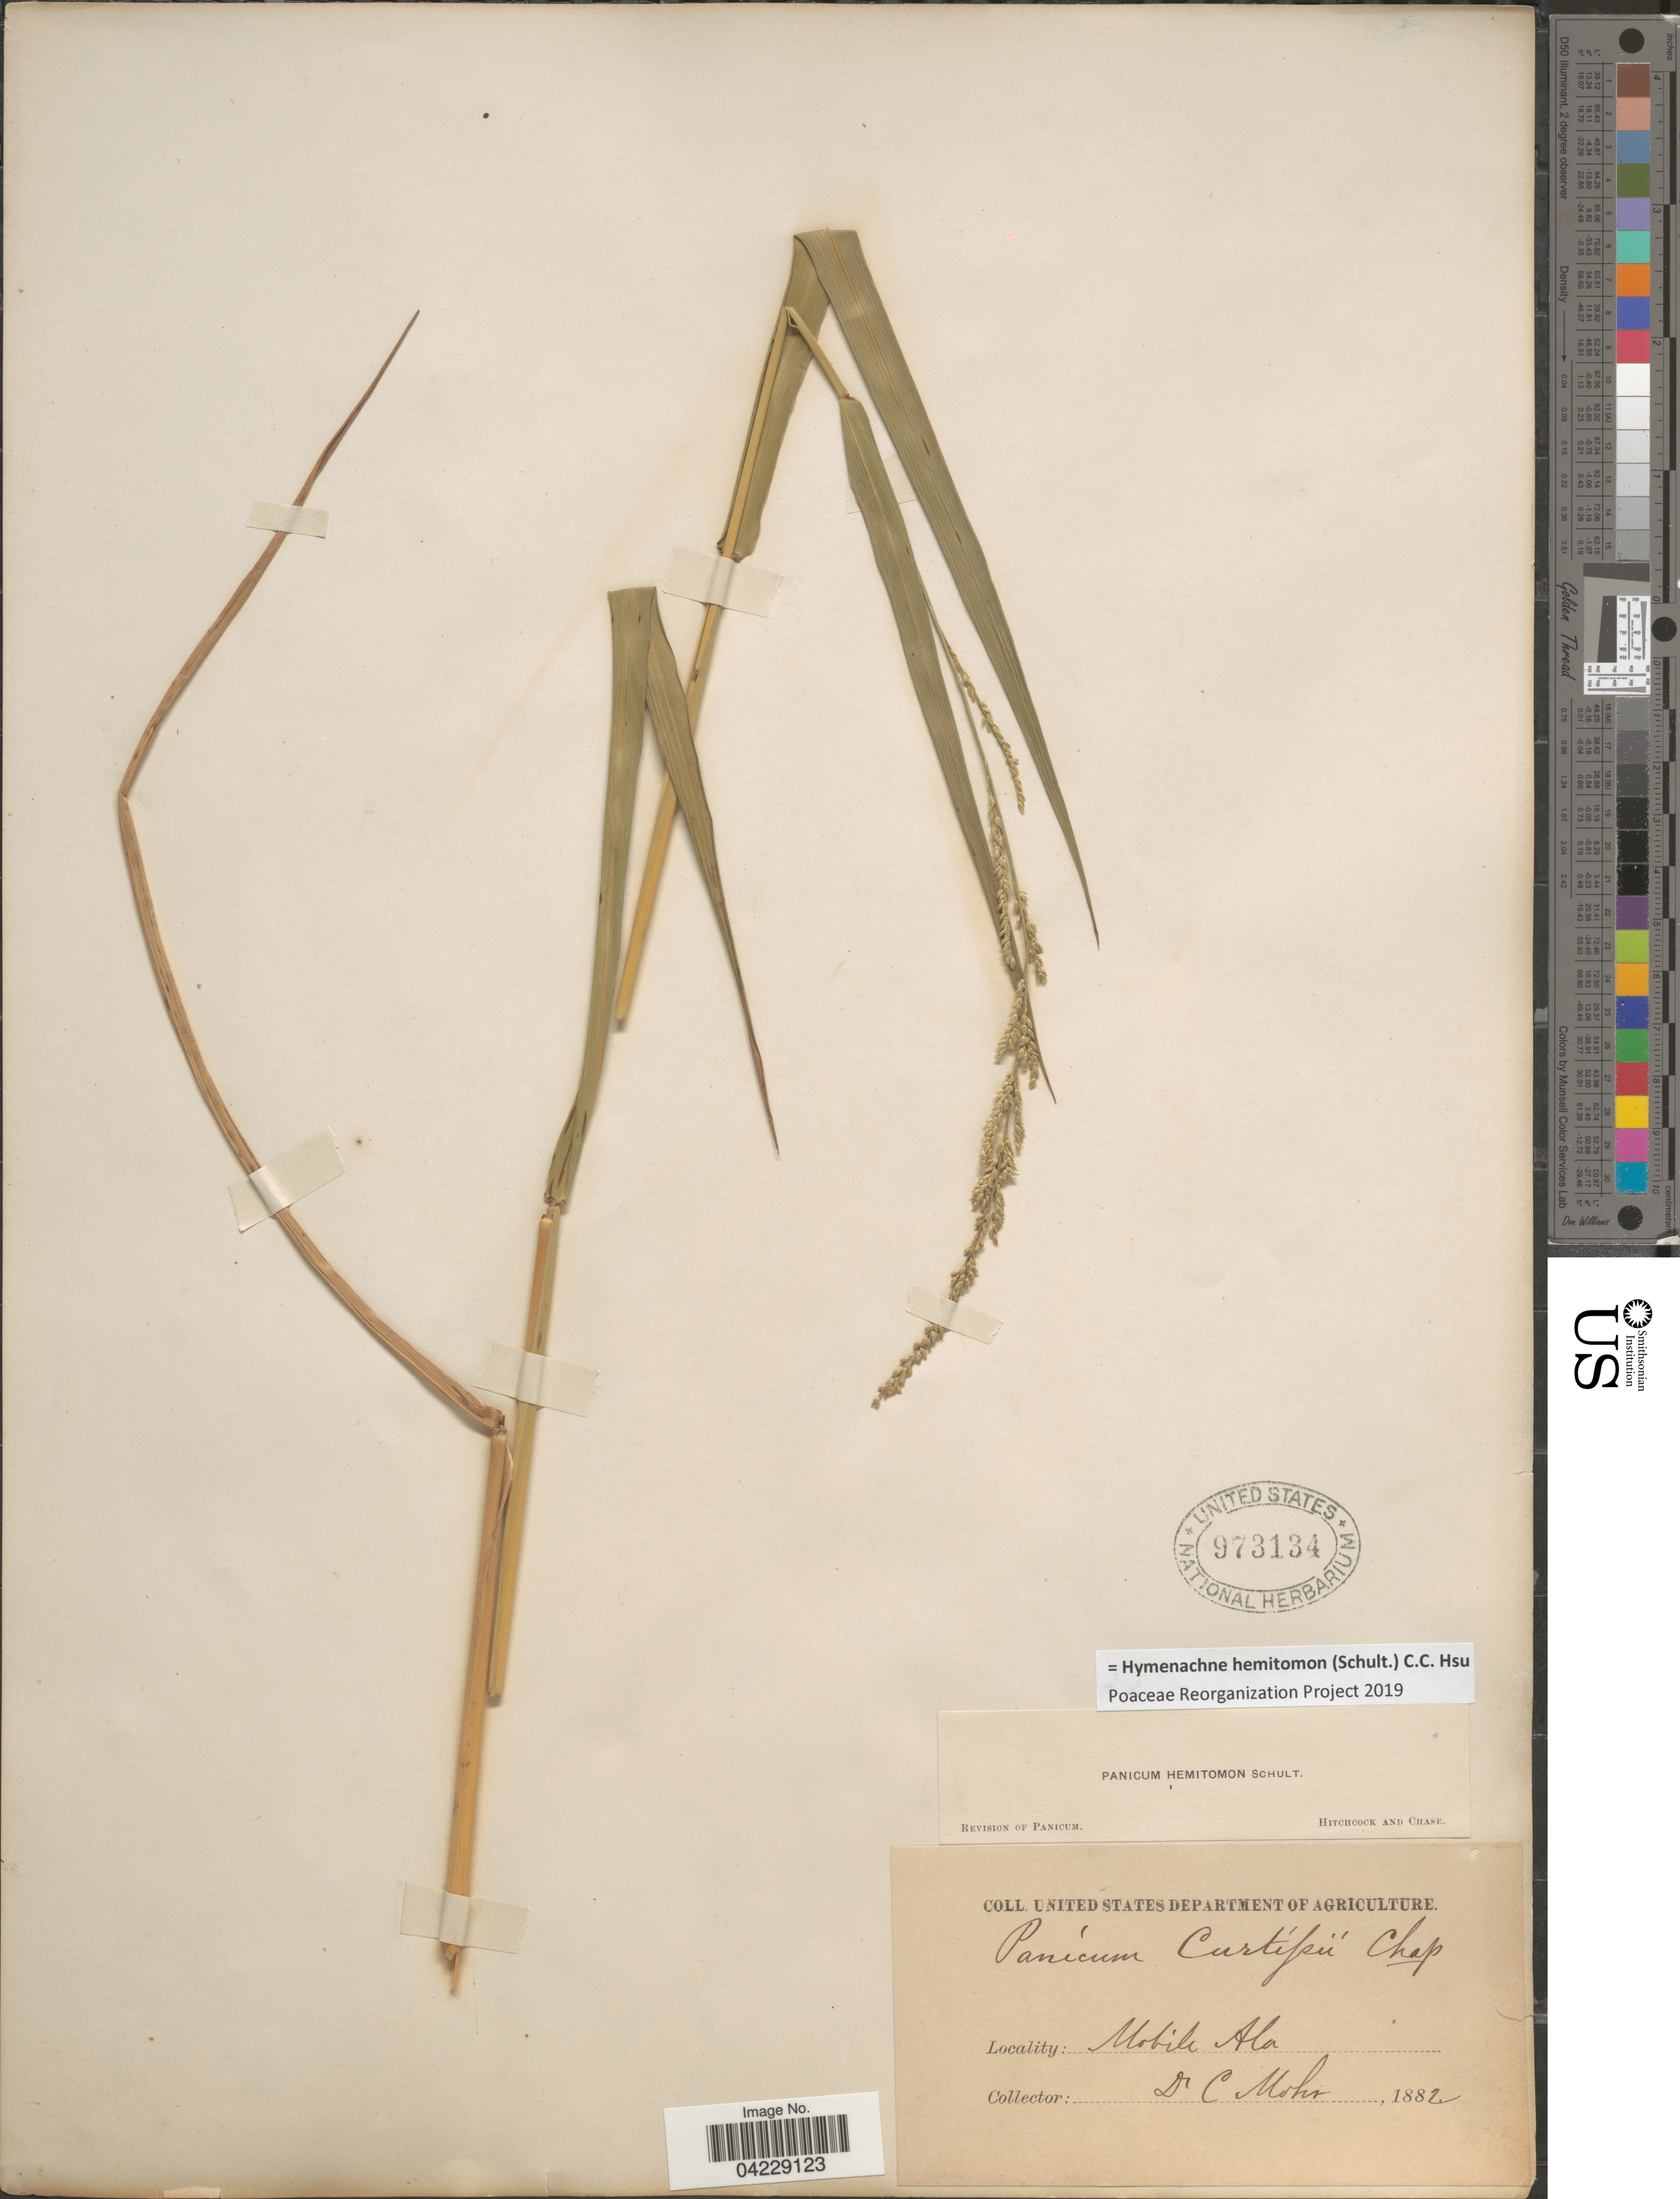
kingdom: Plantae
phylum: Tracheophyta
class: Liliopsida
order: Poales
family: Poaceae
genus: Hymenachne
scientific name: Hymenachne hemitomon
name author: (Schult.) C. C. Hsu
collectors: C. T. Mohr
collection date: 1882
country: United States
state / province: Alabama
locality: Mobile.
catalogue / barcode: US 973134